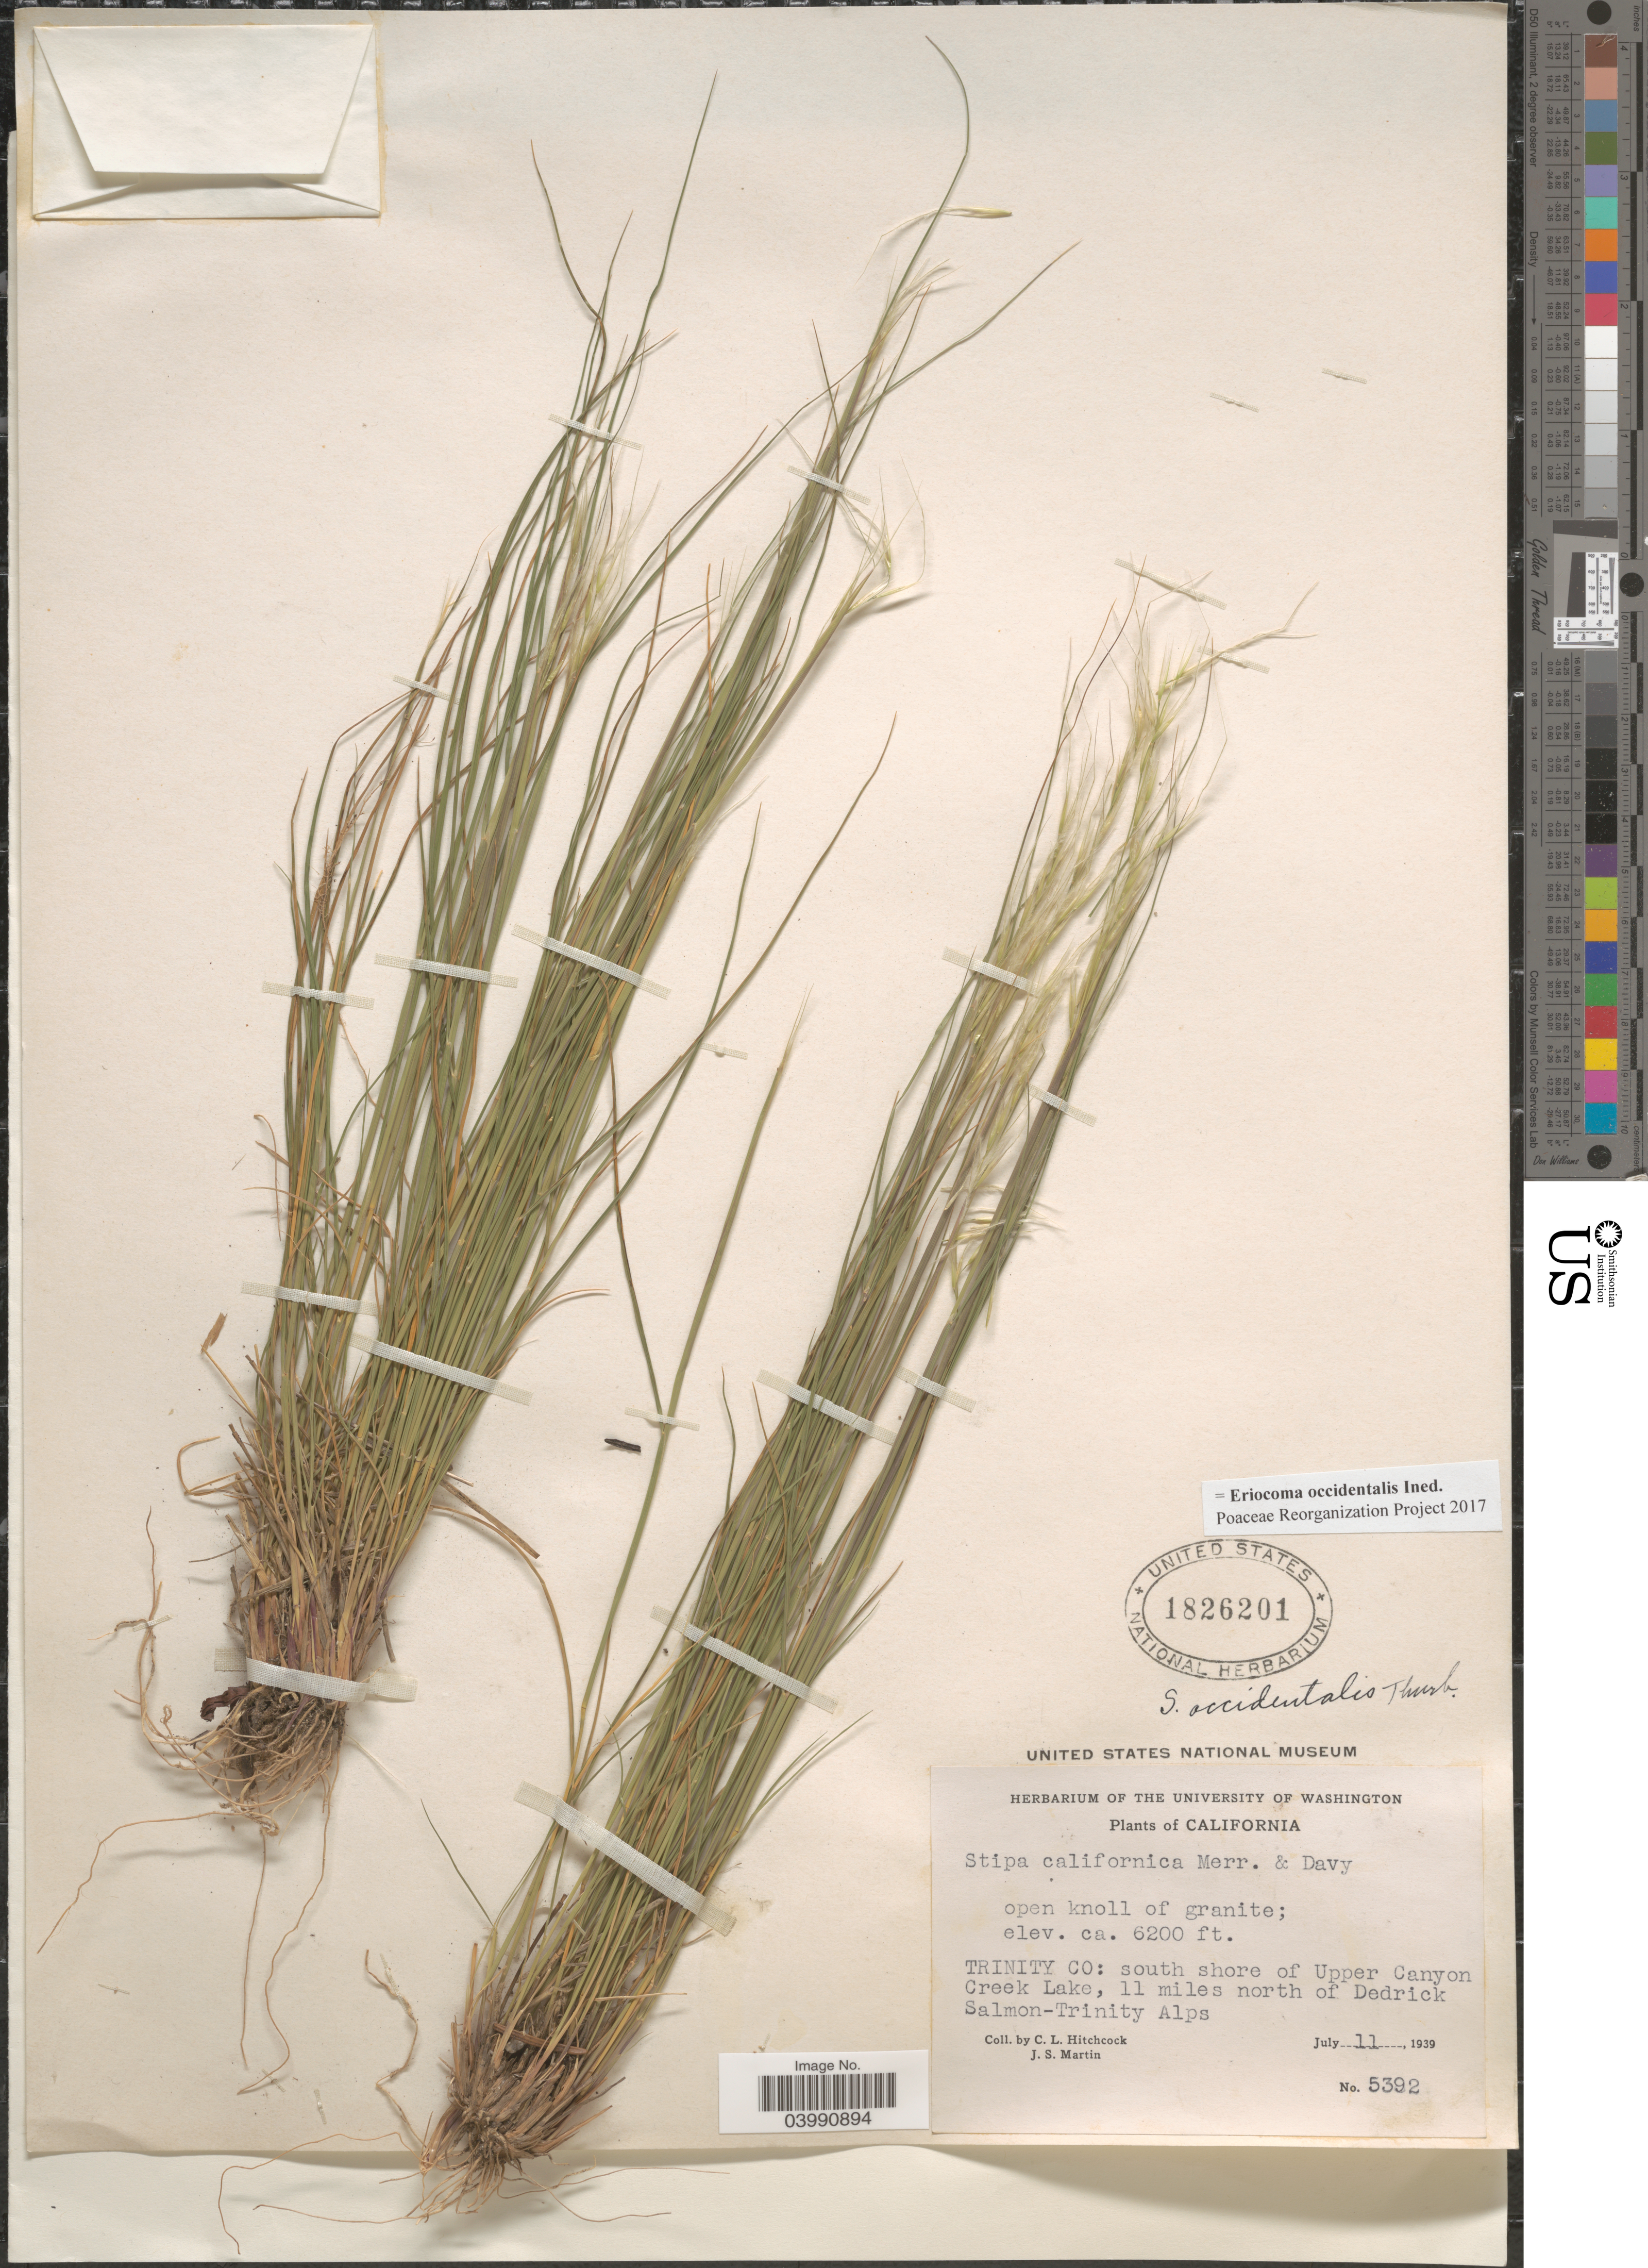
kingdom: Plantae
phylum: Tracheophyta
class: Liliopsida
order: Poales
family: Poaceae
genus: Eriocoma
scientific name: Eriocoma occidentalis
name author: (Thurb. ex S. Watson) Romasch.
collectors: C. L. Hitchcock & J. S. Martin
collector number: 5392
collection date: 1939-07-11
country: United States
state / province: California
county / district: Trinity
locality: Trinity Co: south shore of Upper Canyon Creek Lake, 11 miles north of Dedrick Salmon-Trinity Alps.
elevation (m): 1890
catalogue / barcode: US 1826201